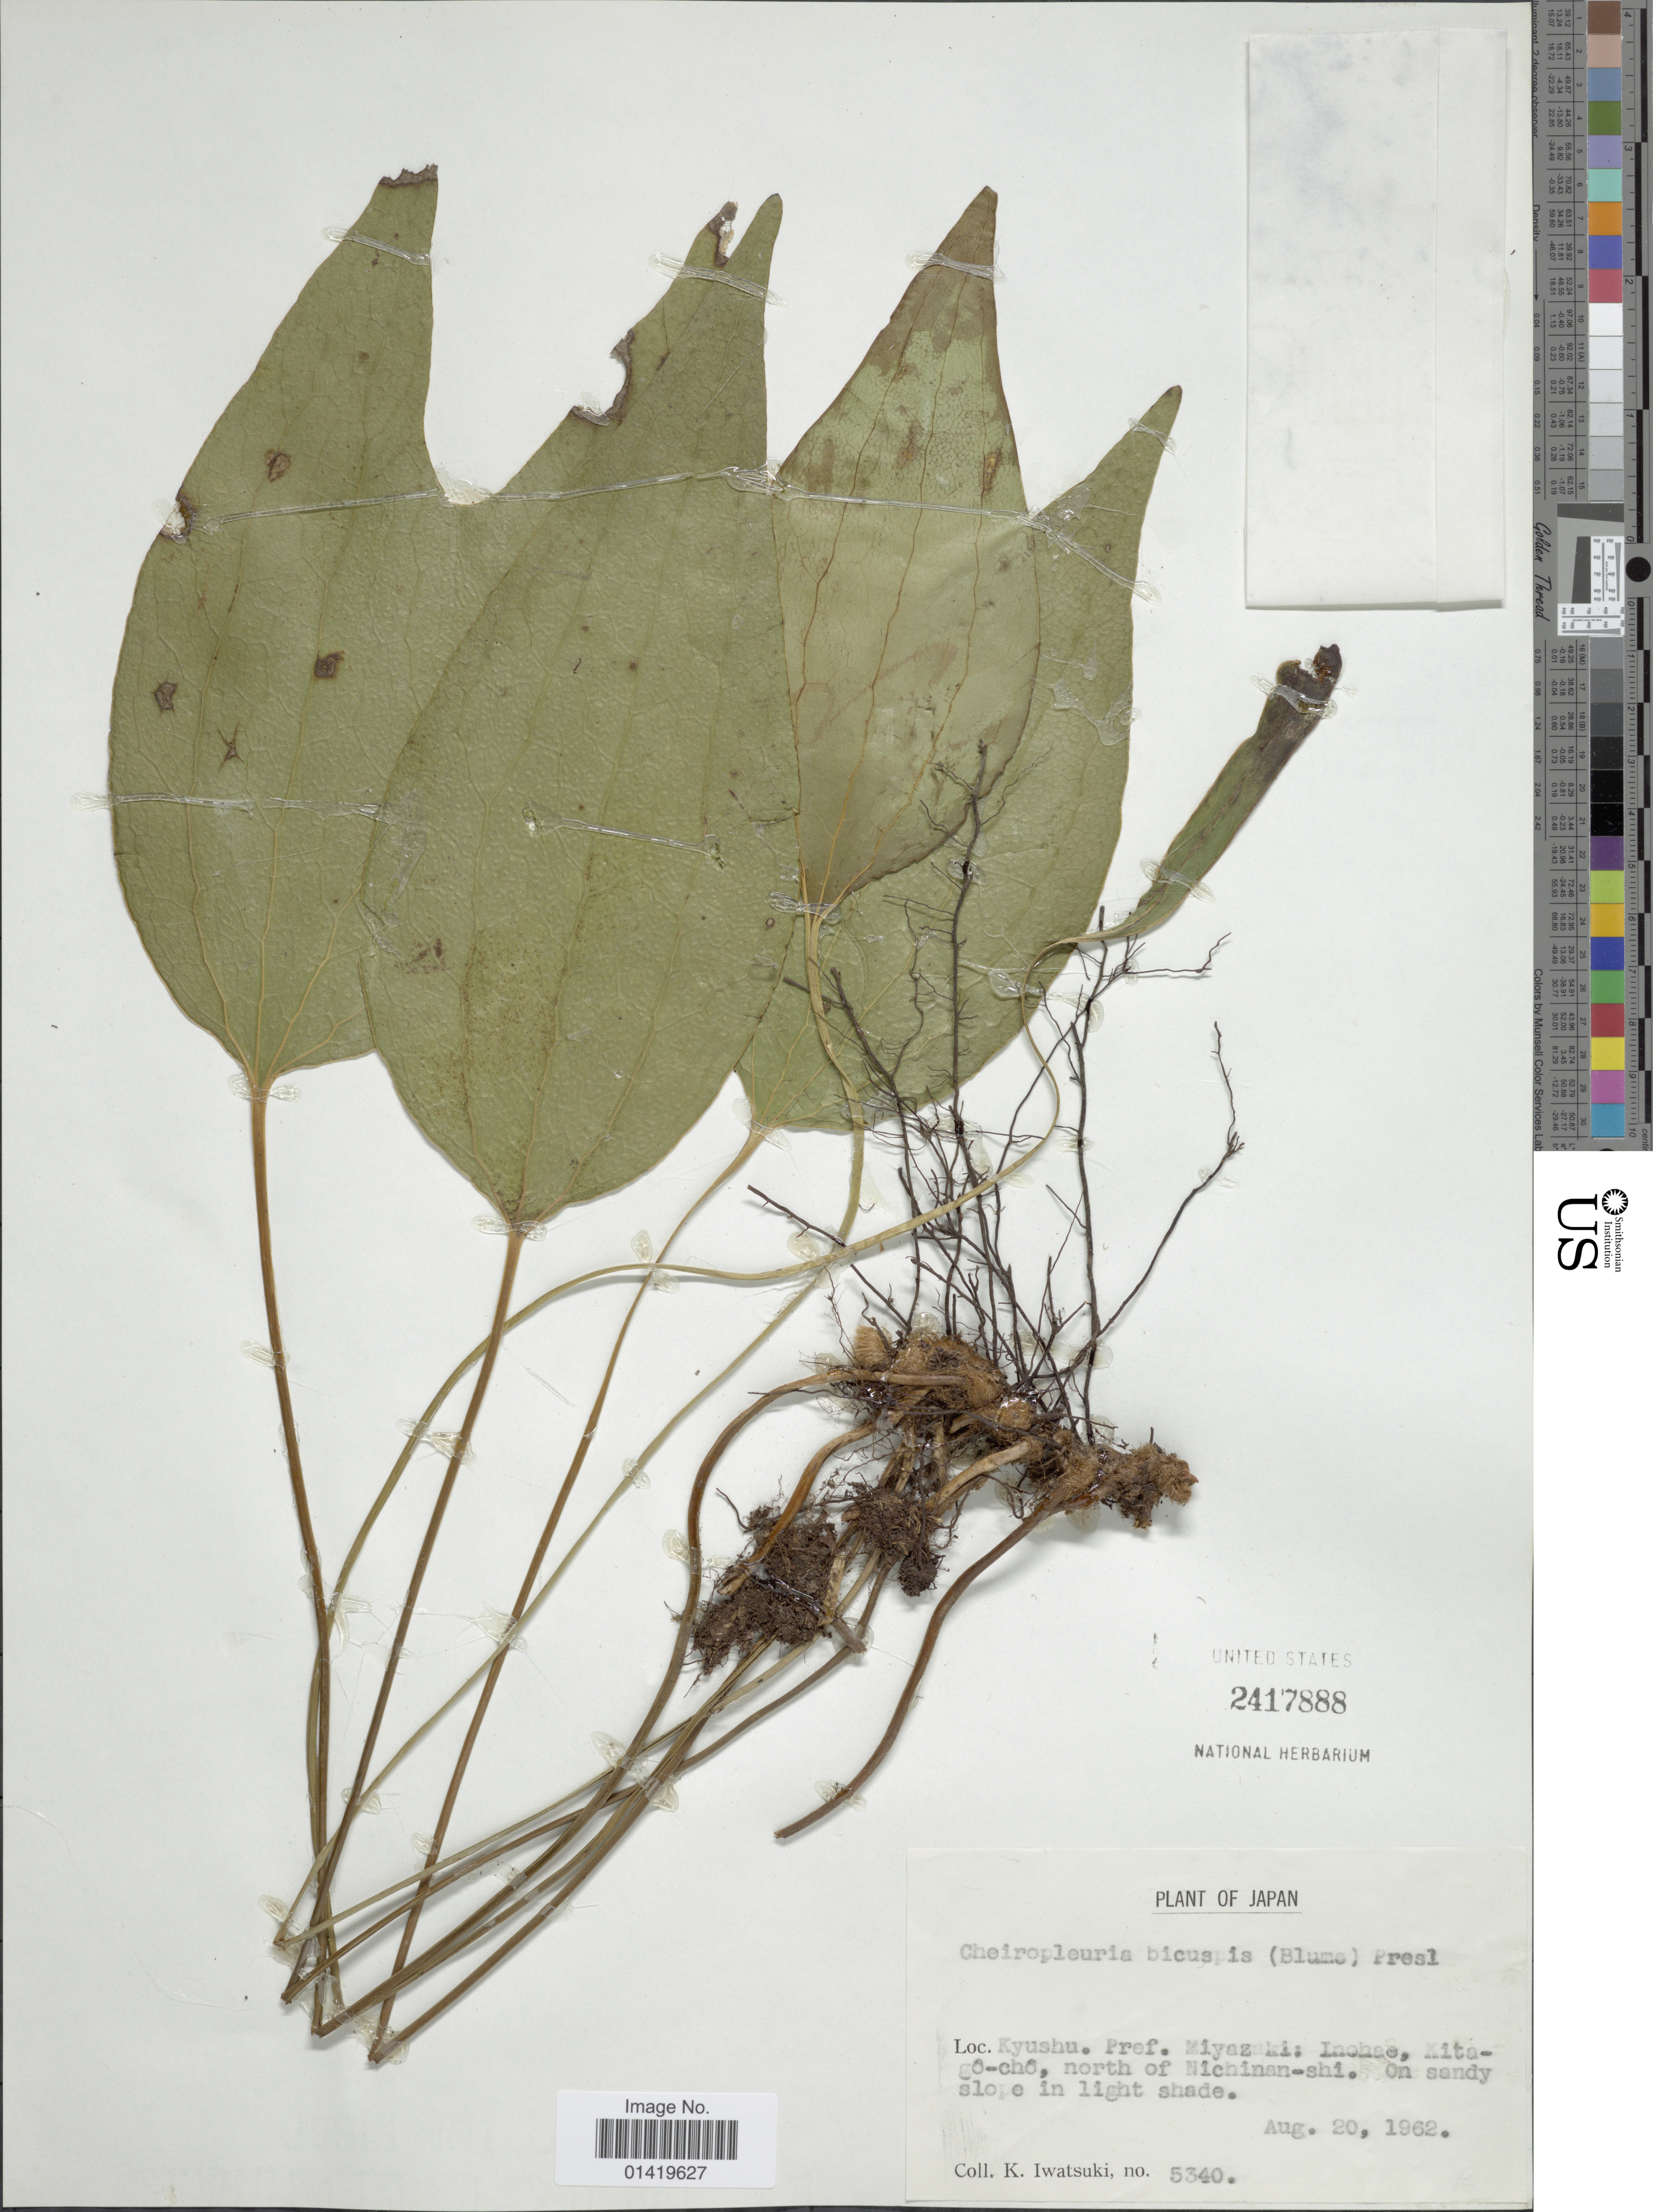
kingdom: Plantae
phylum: Tracheophyta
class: Polypodiopsida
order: Gleicheniales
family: Dipteridaceae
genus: Cheiropleuria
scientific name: Cheiropleuria bicuspis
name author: (Blume) C. Presl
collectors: K. Iwatsuki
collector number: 5340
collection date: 1962-08-20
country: Japan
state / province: Miyazaki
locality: Kyushu Pref. Miyazaki: Inohae, Kitagô-chô, north of Nichinan-shi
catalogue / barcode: US 2417888